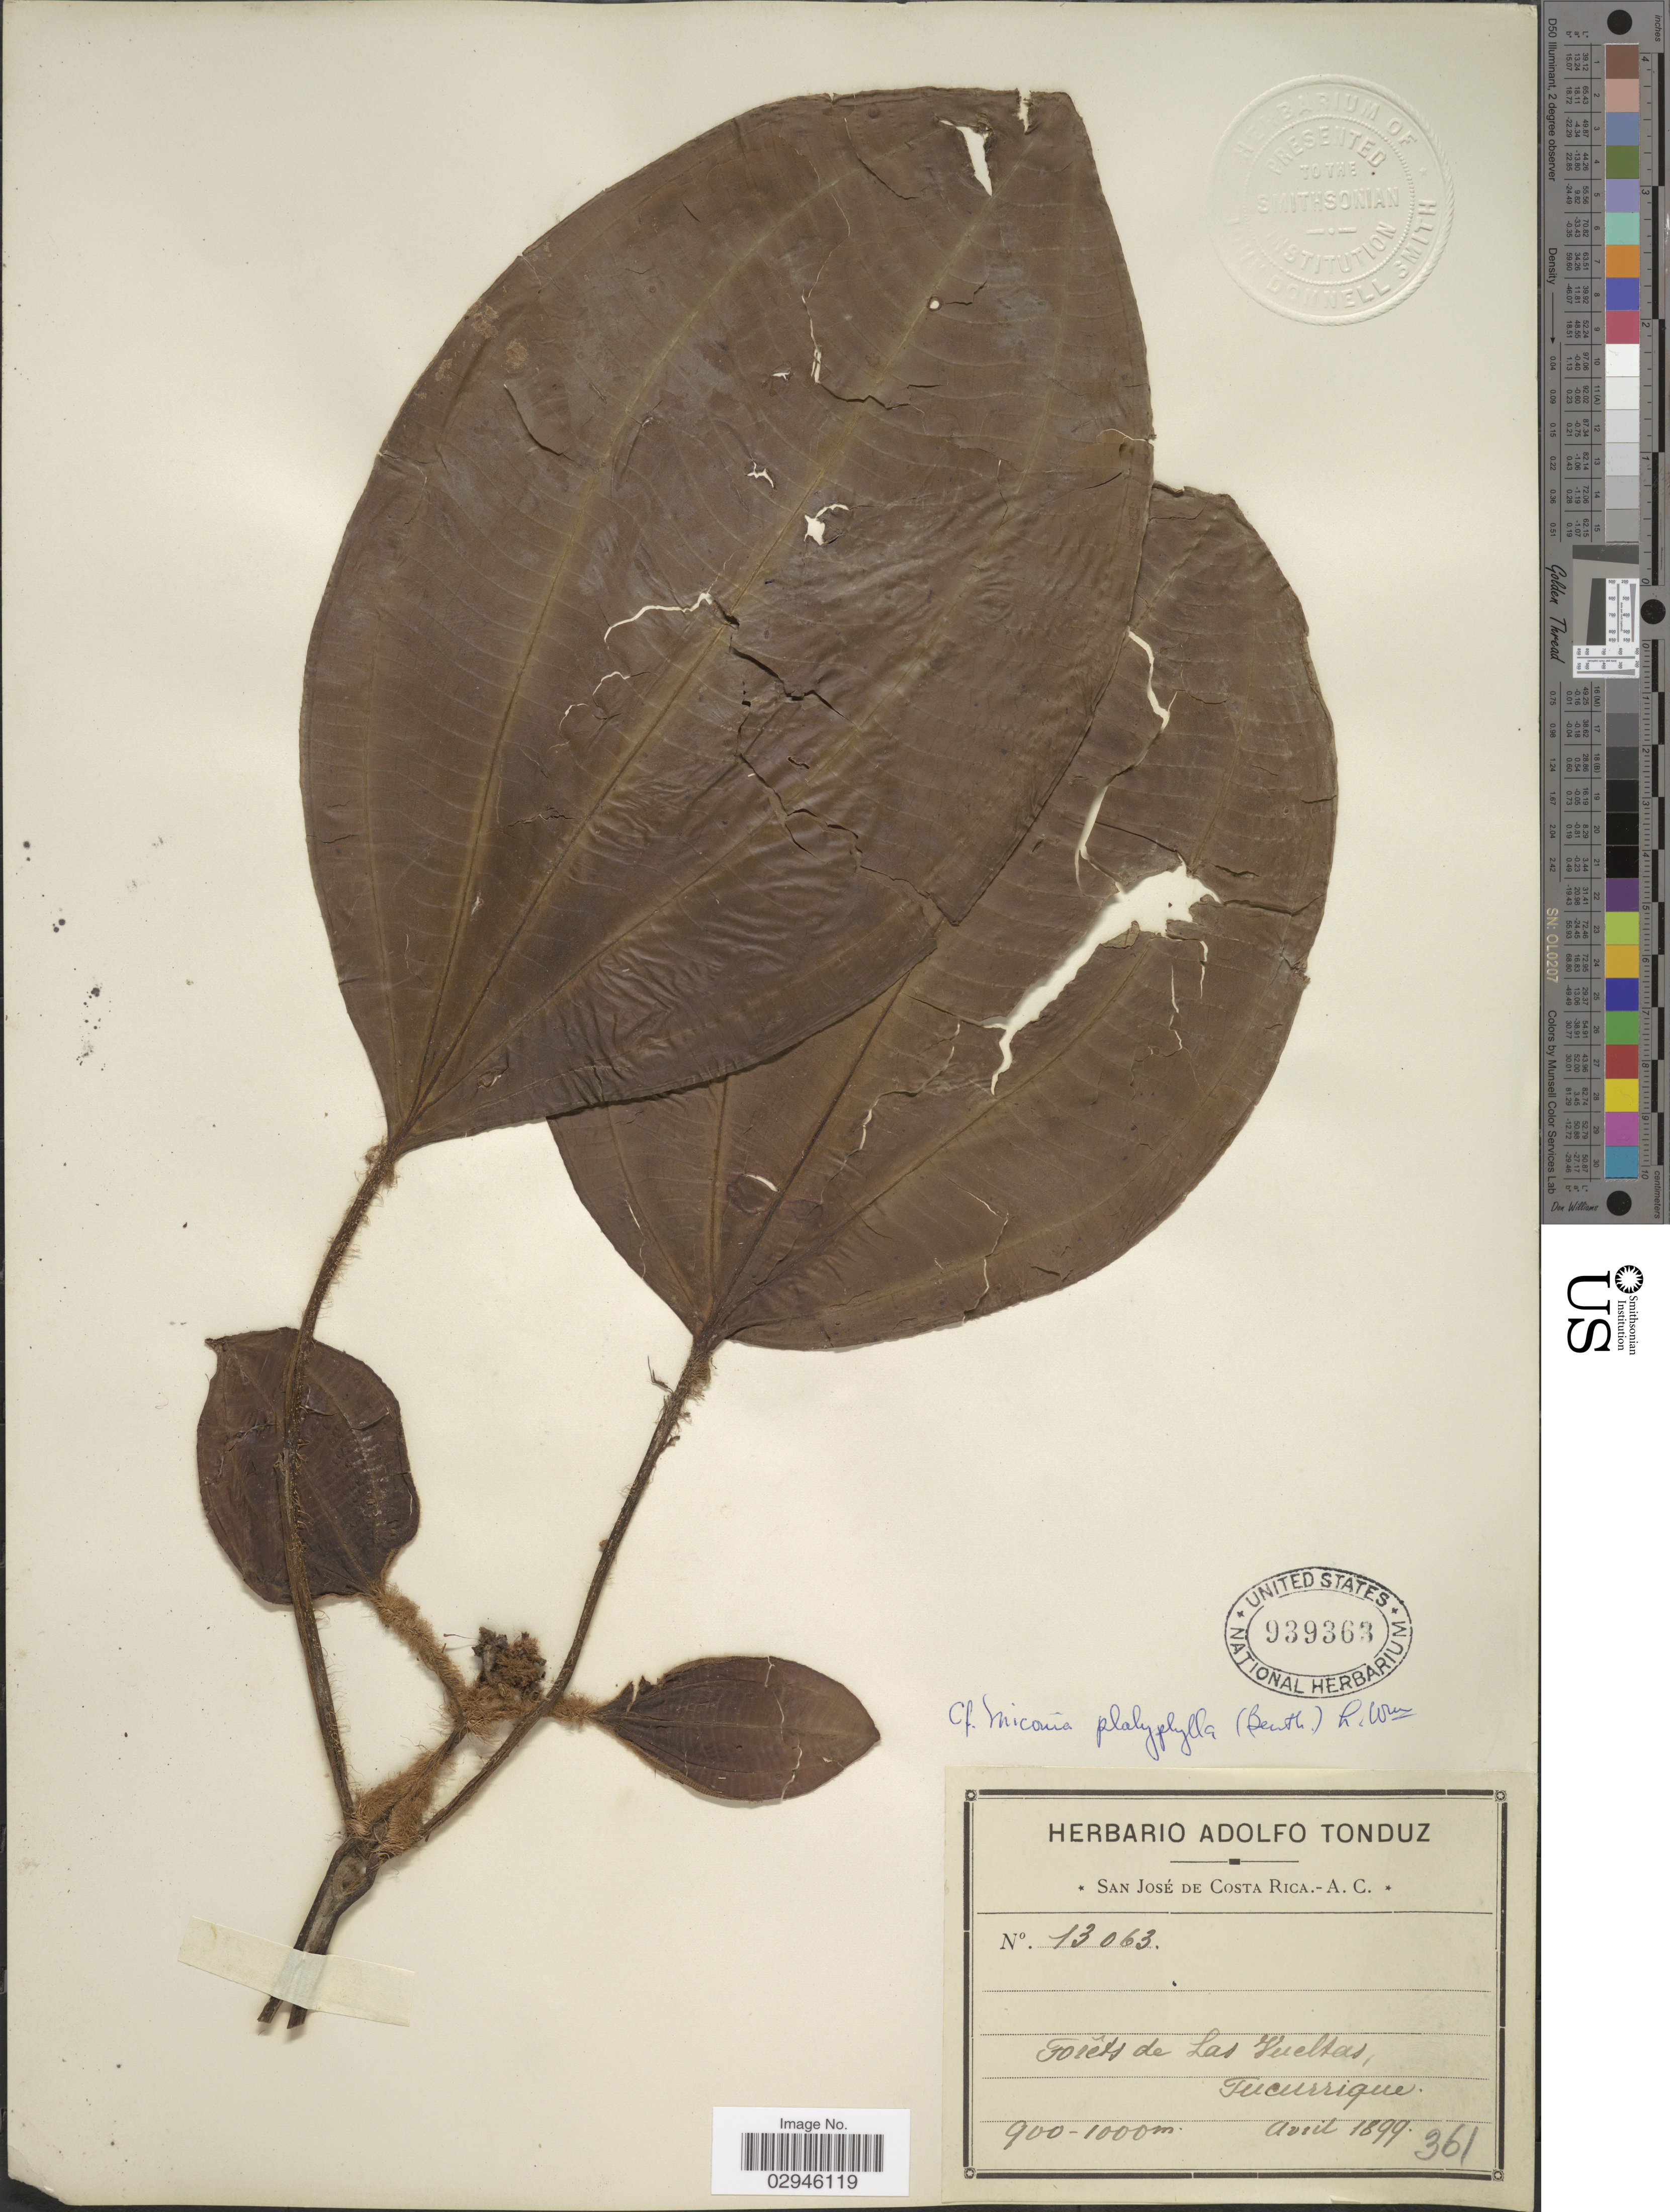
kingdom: Plantae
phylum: Tracheophyta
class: Magnoliopsida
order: Myrtales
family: Melastomataceae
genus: Tococa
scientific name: Tococa platyphylla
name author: Benth.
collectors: ex Herb. Adolfo Tonduz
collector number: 13063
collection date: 1899-04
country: Costa Rica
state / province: San José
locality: Forêts de Las Vueltas, Tucurrique.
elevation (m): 900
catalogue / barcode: US 939363